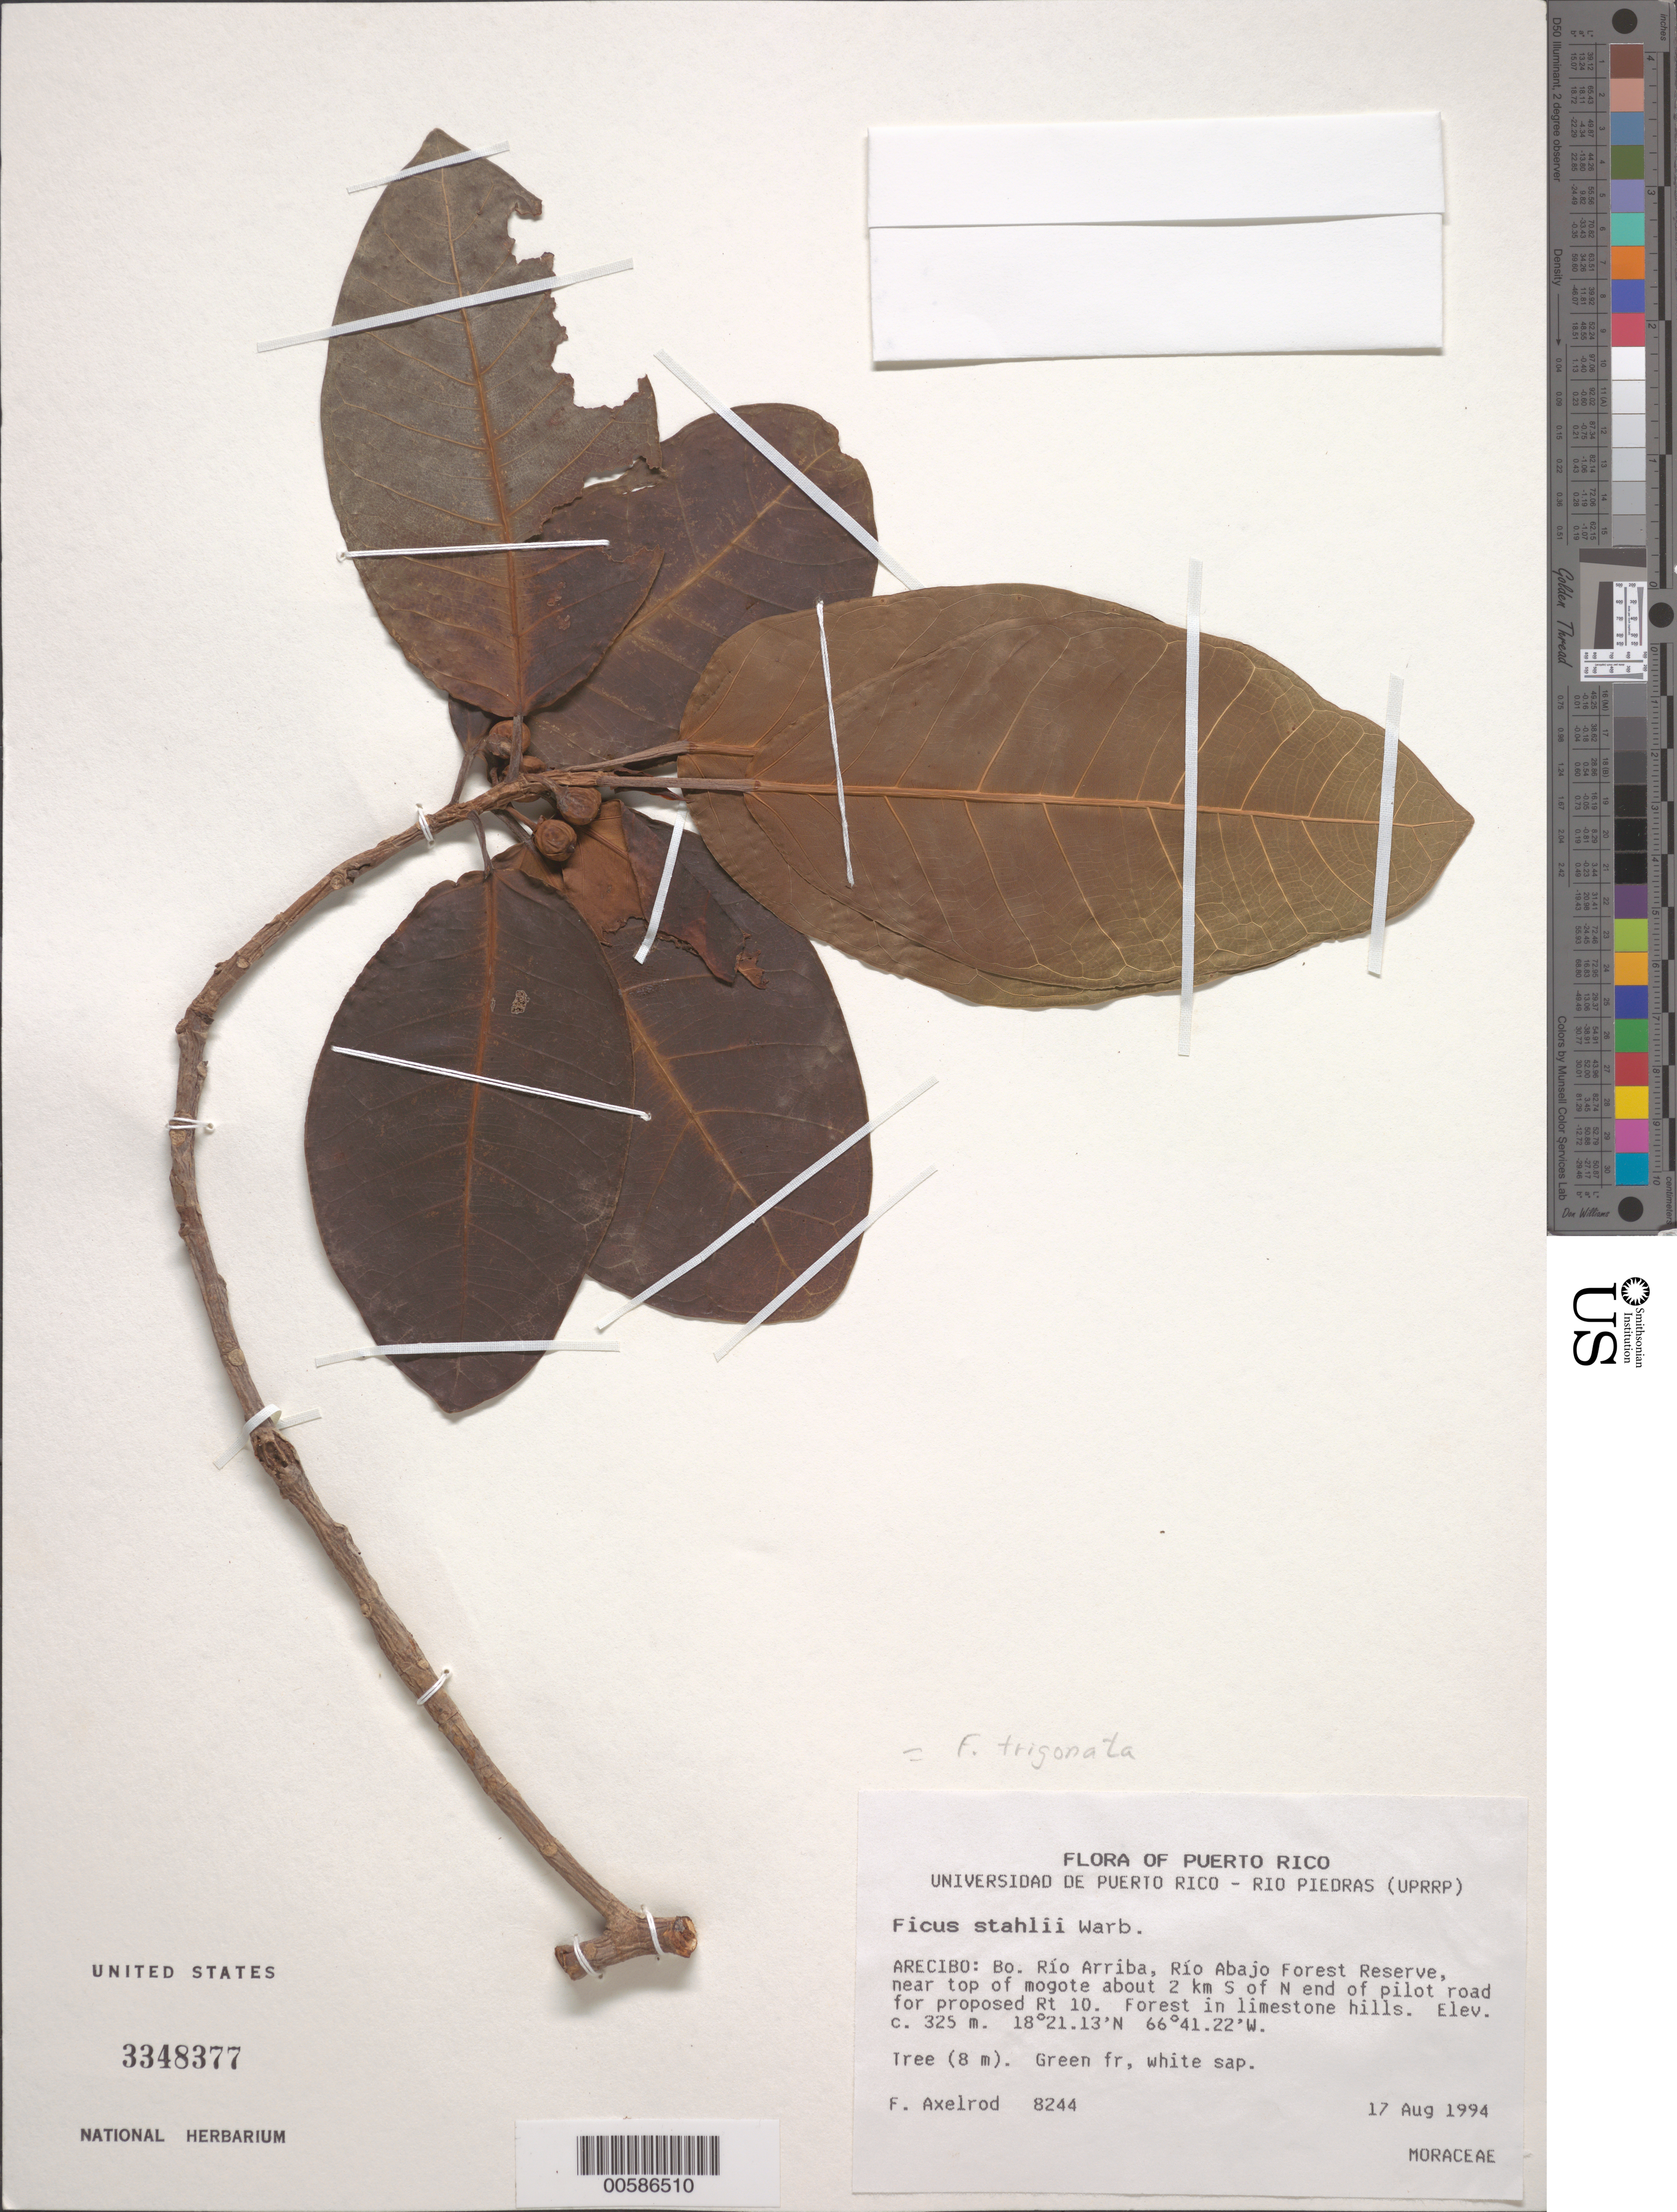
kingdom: Plantae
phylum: Tracheophyta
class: Magnoliopsida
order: Rosales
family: Moraceae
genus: Ficus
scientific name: Ficus trigonata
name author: L.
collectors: F. S. Axelrod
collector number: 8244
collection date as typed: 17 Aug 1994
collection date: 1994-08-17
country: Puerto RIco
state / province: Arecibo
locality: Arecibo: Bo. Río Arriba, Rio Abajo Forest Reserve, near top of mogote about 2 km S of end of pilot road for proposed Rt. 10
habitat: Forest in limestone hills.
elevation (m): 325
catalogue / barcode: US 3348377